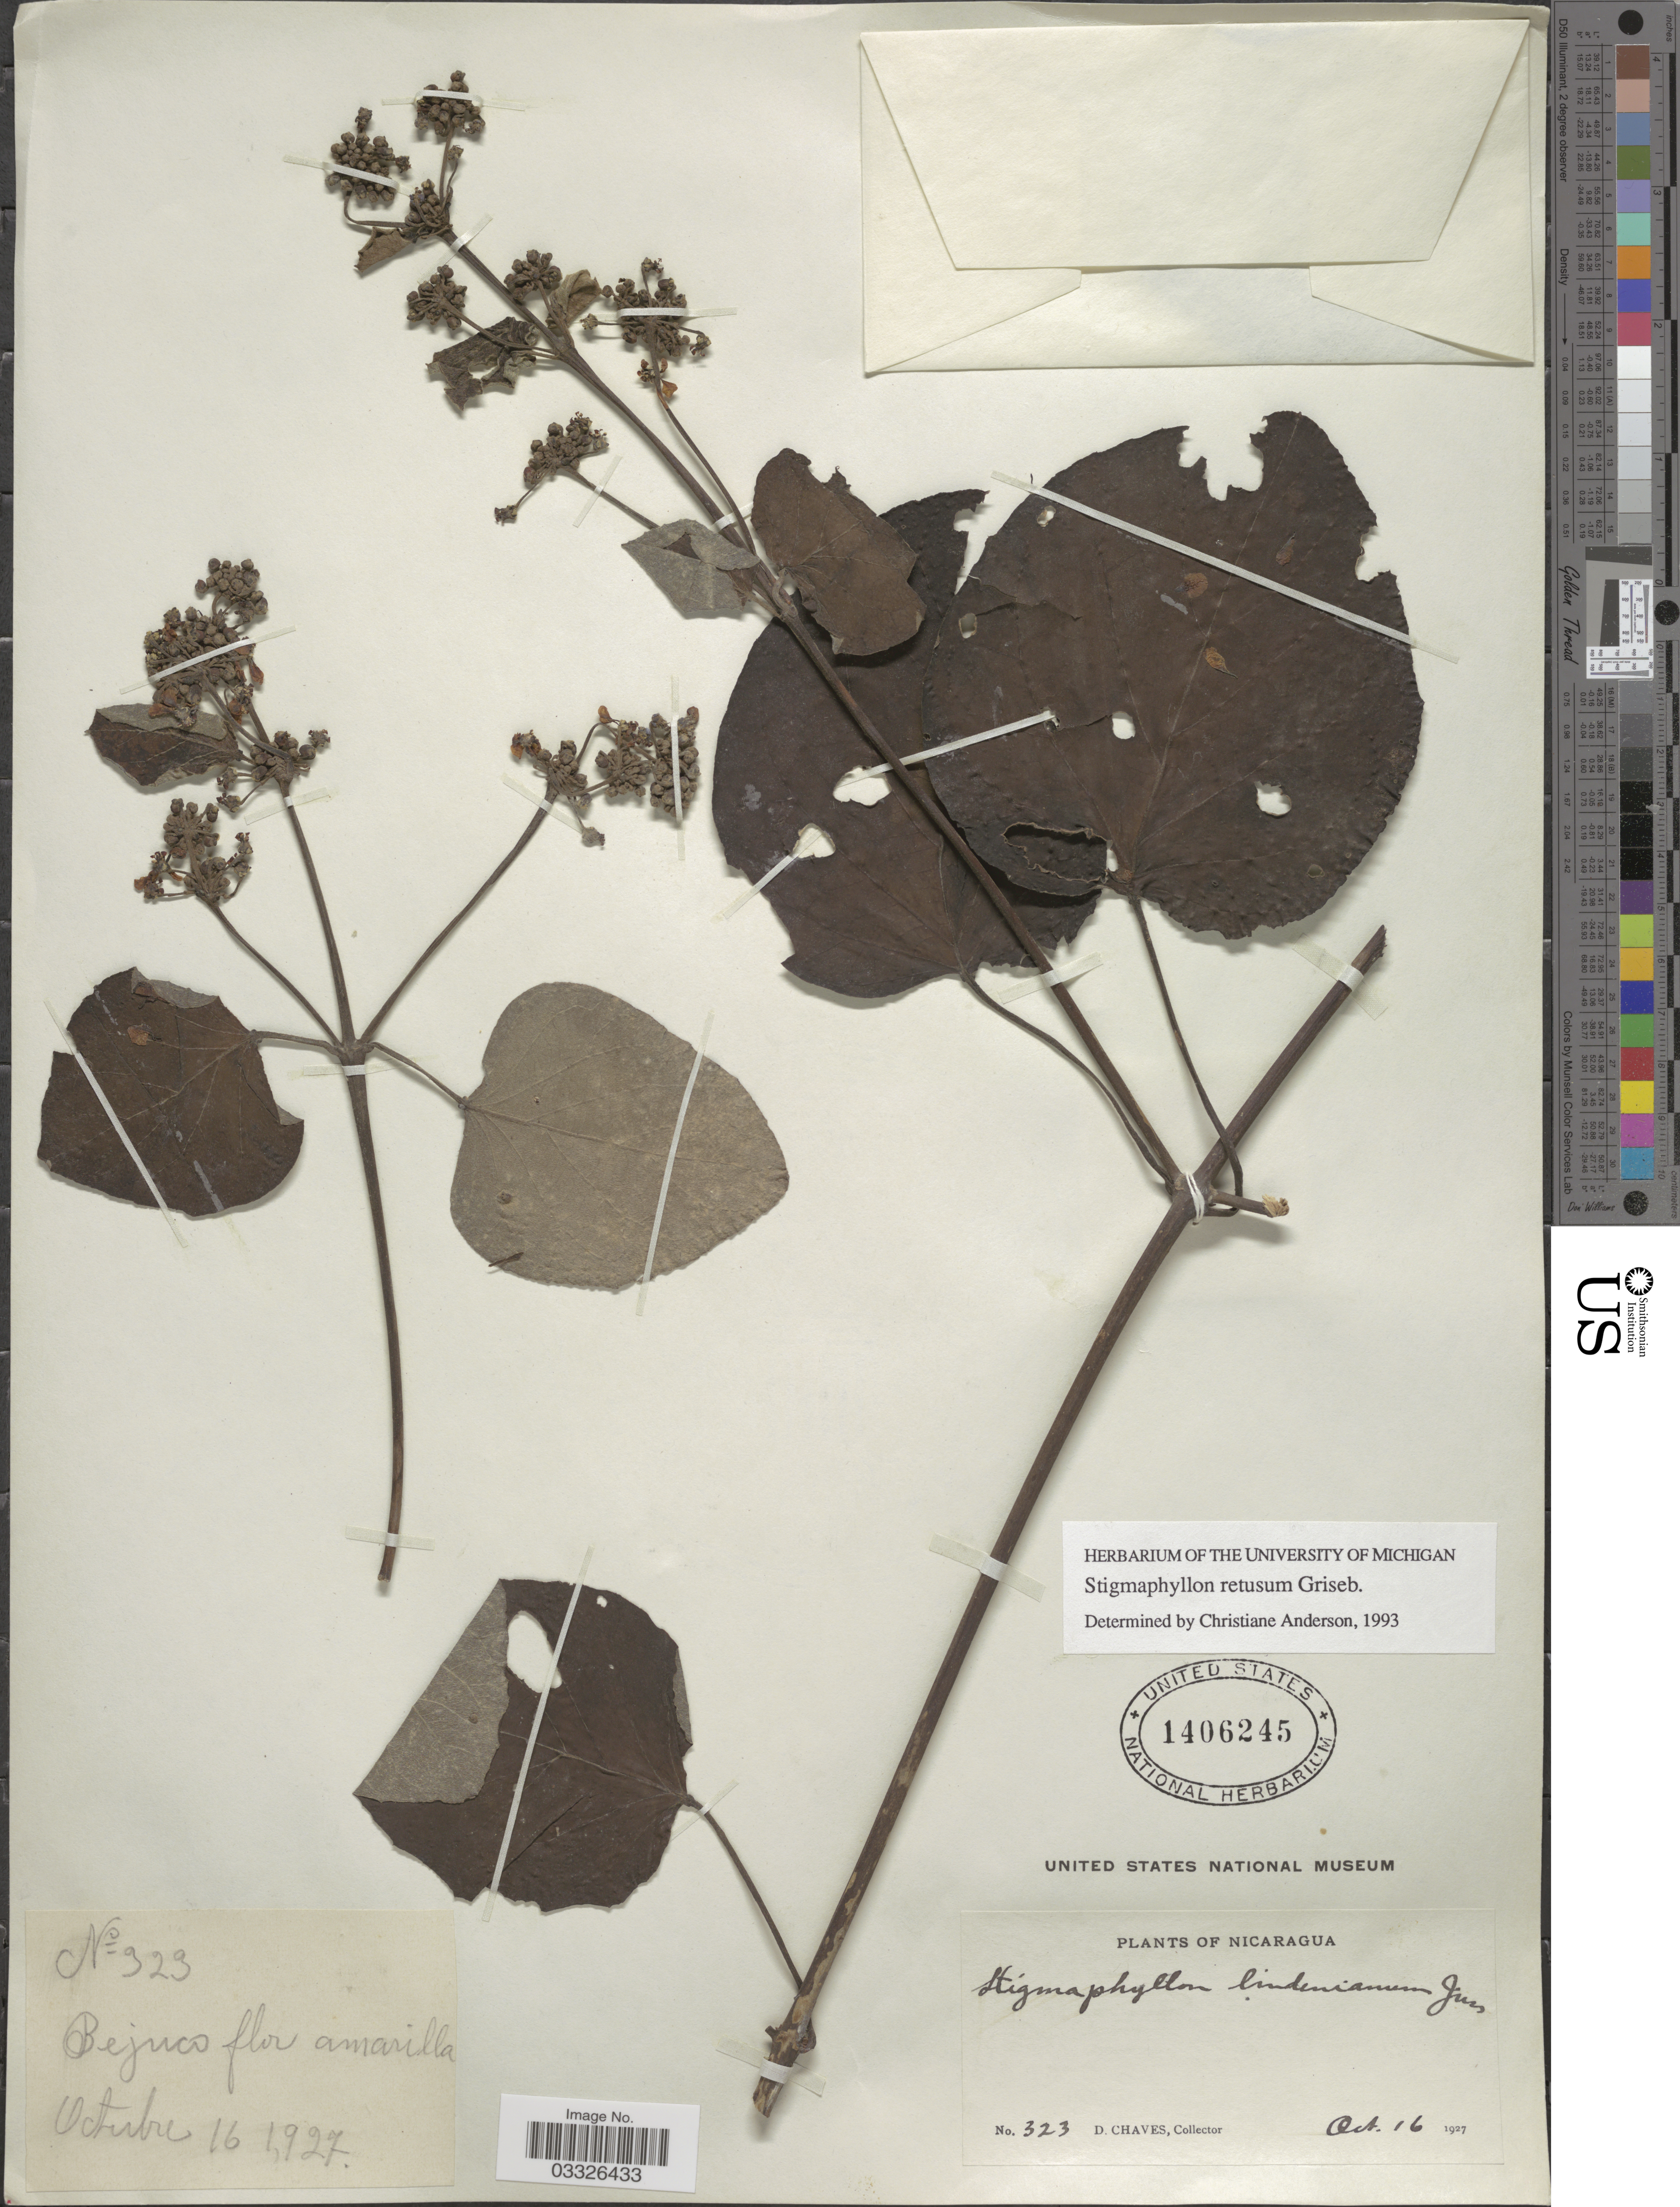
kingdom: Plantae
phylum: Tracheophyta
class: Magnoliopsida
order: Malpighiales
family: Malpighiaceae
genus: Stigmaphyllon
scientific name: Stigmaphyllon retusum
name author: Griseb.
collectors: D. Chaves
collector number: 323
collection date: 1927-10-16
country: Nicaragua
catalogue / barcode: US 1406245